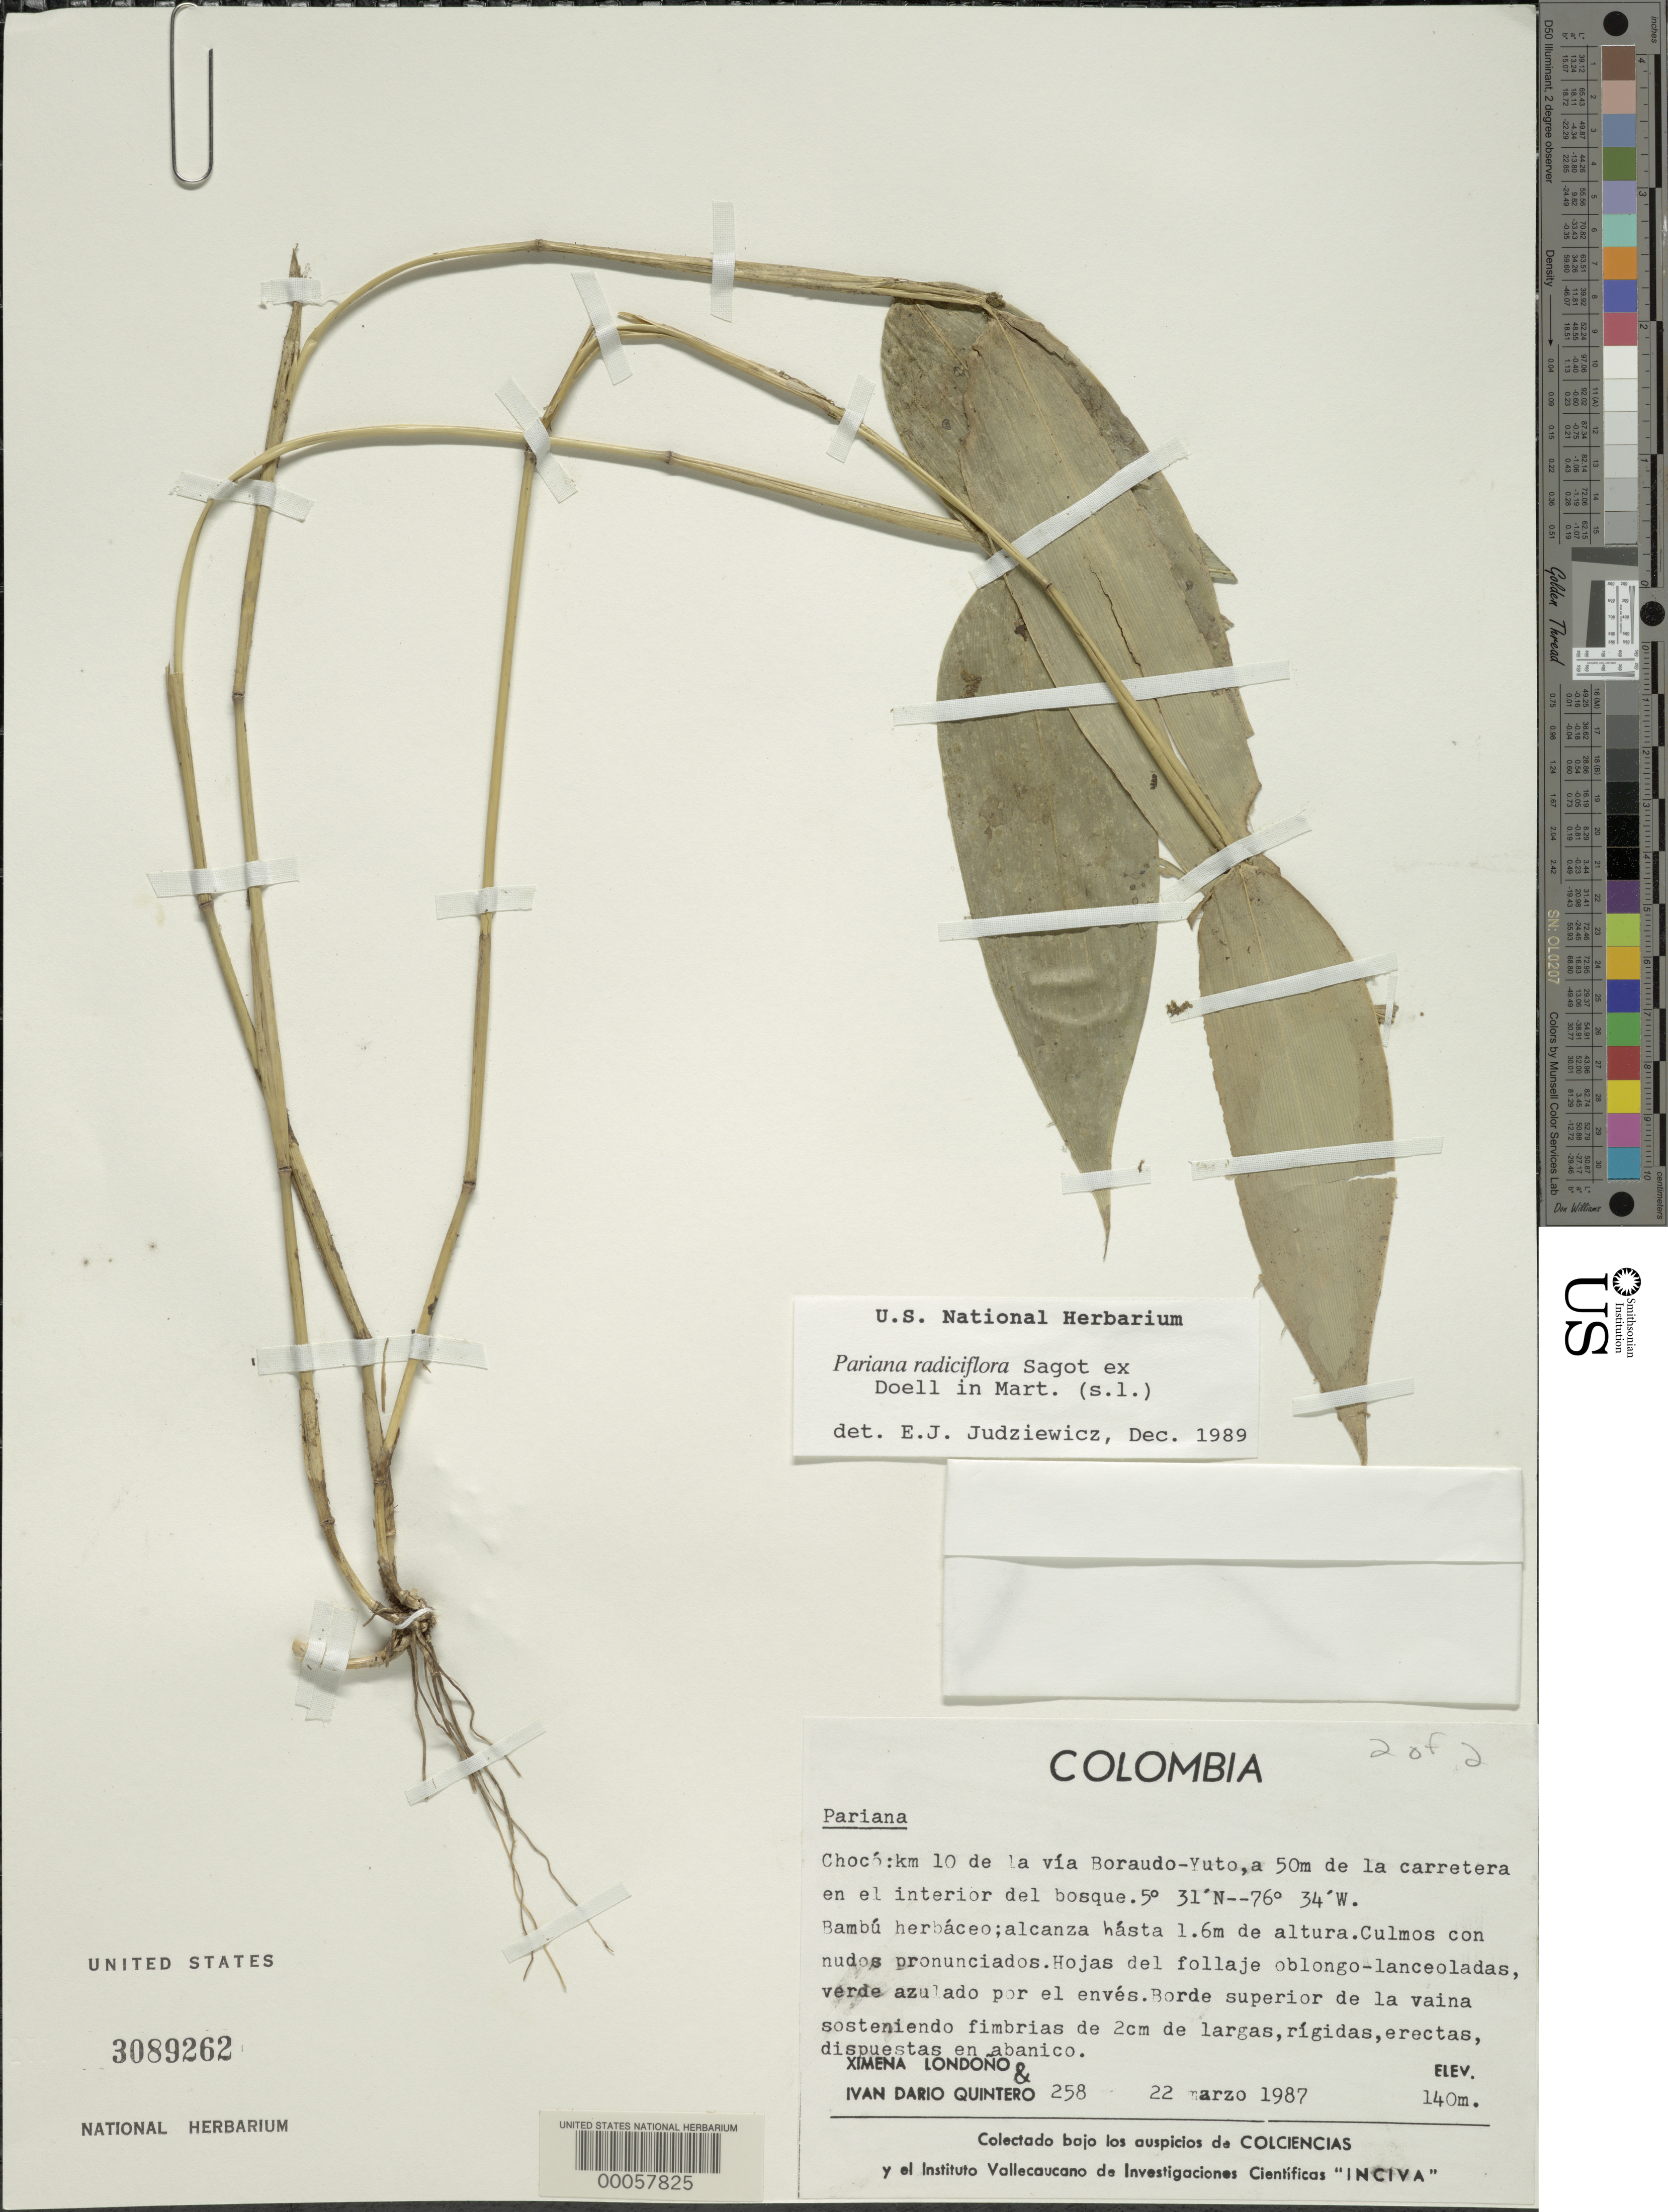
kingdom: Plantae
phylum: Tracheophyta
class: Liliopsida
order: Poales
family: Poaceae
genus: Pariana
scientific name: Pariana sp.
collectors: X. Londoño & I. Quintero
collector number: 258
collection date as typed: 22 Mar 1987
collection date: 1987-03-22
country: Colombia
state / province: Chocó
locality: Km 10 of the Boraudo-Yuto road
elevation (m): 140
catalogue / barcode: US 3089262